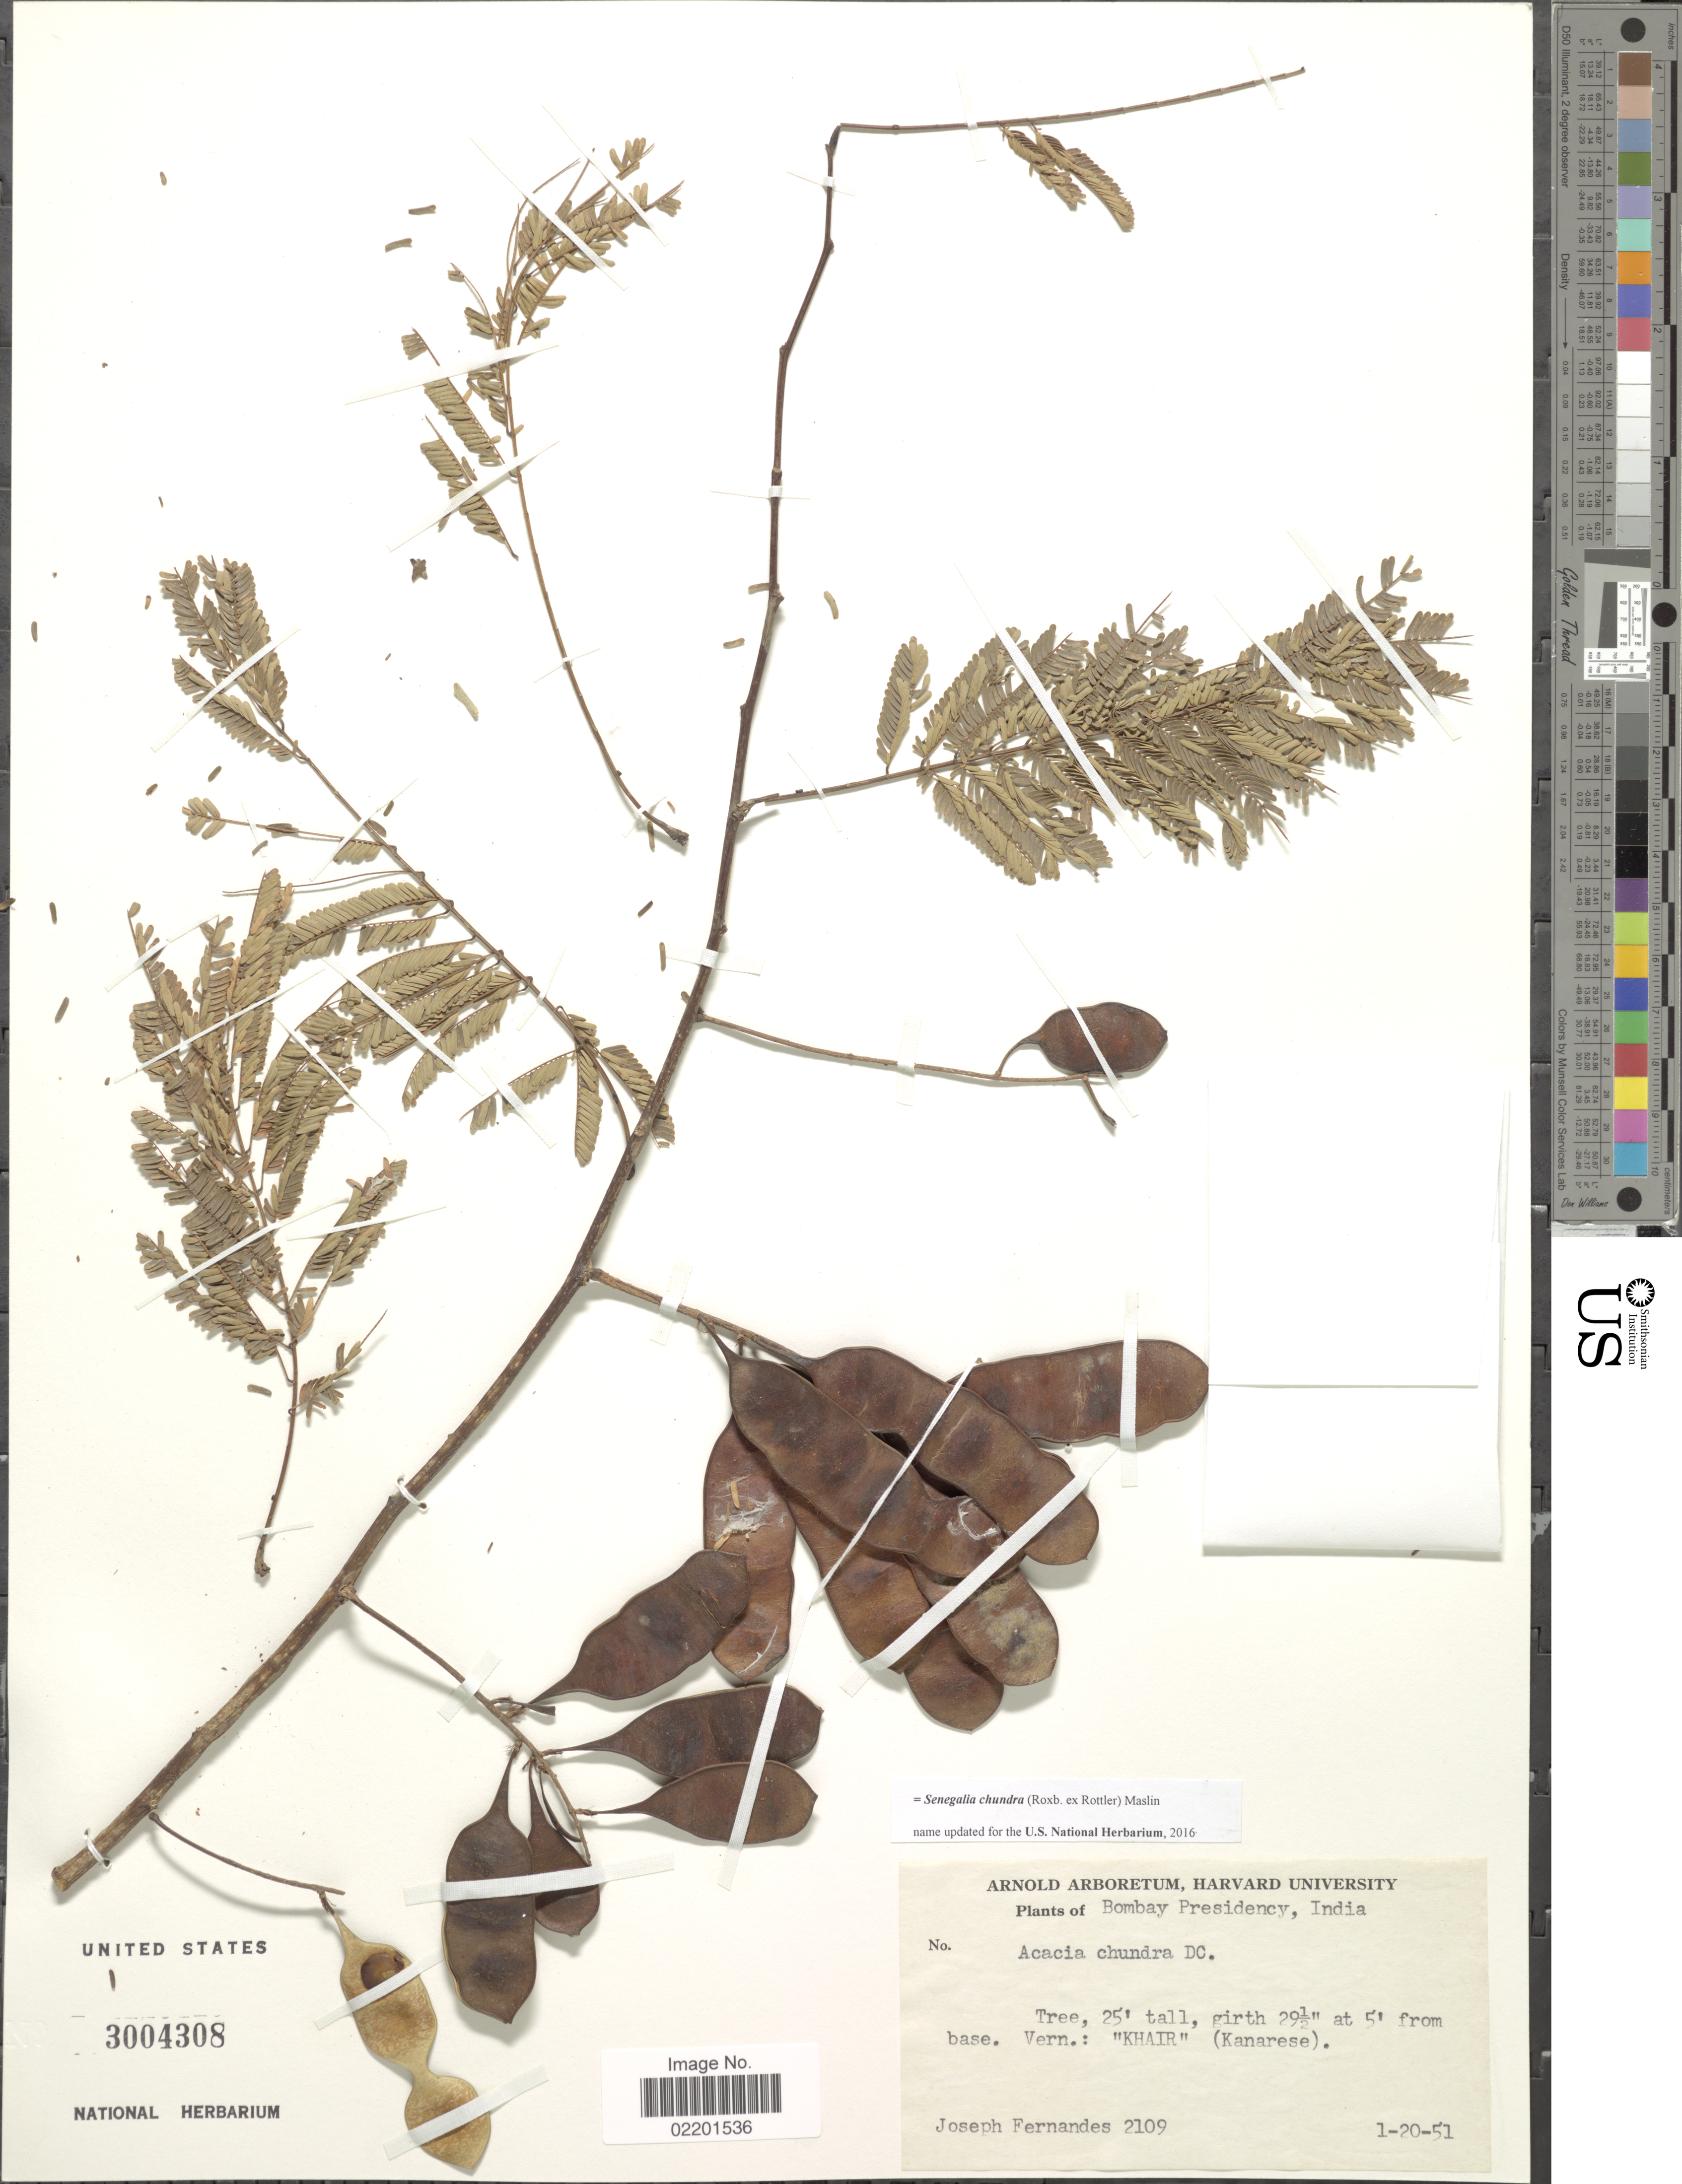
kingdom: Plantae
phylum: Tracheophyta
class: Magnoliopsida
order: Fabales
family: Fabaceae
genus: Senegalia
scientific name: Senegalia chundra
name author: (Roxb. ex Rottler) Maslin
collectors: J. Fernandes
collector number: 2109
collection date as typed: Transcribed d/m/y: 20/1/51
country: India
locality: Bombay Presidency, India.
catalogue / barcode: US 3004308